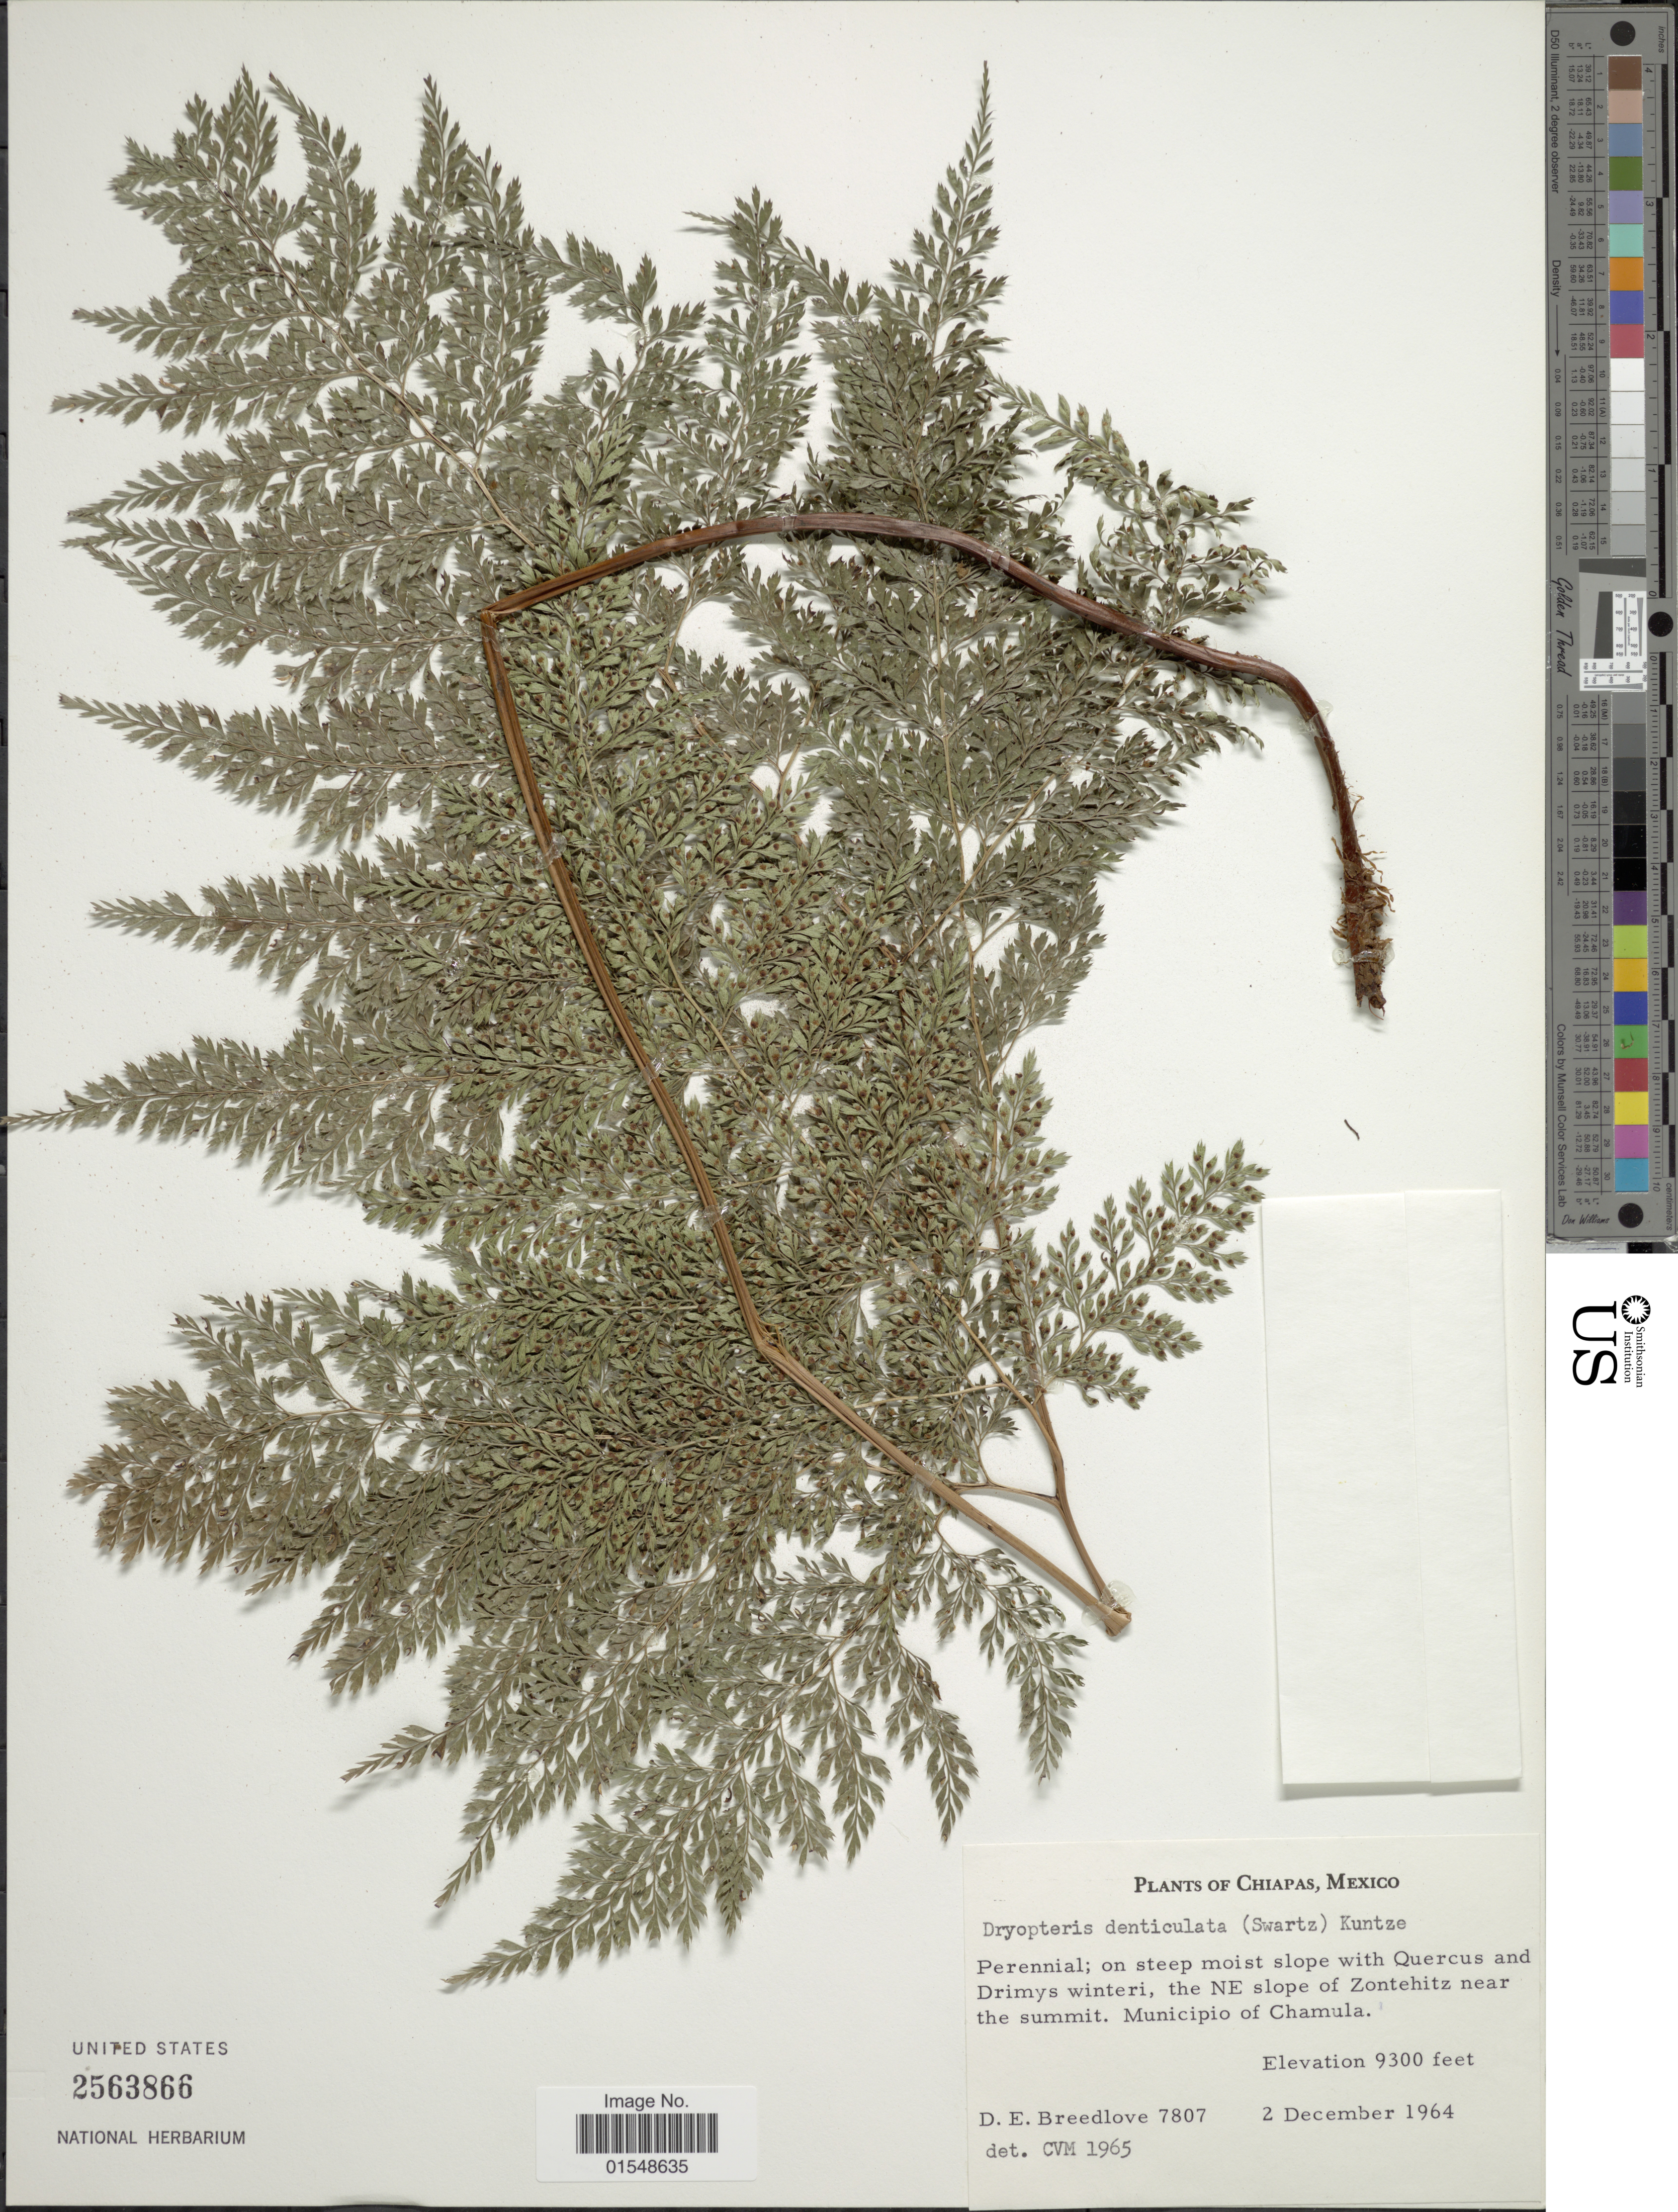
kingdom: Plantae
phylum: Tracheophyta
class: Polypodiopsida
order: Polypodiales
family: Dryopteridaceae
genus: Arachniodes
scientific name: Arachniodes denticulata var. barbensis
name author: (C. Chr.) Lellinger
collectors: D. E. Breedlove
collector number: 7807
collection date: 1964-12-02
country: Mexico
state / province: Chiapas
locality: Perennial; on steep moist slope with Quercus and Drimys winteri, the NE slope of Zontehitz near the summit. Muncipio of Chamula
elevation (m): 2835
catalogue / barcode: US 2563866